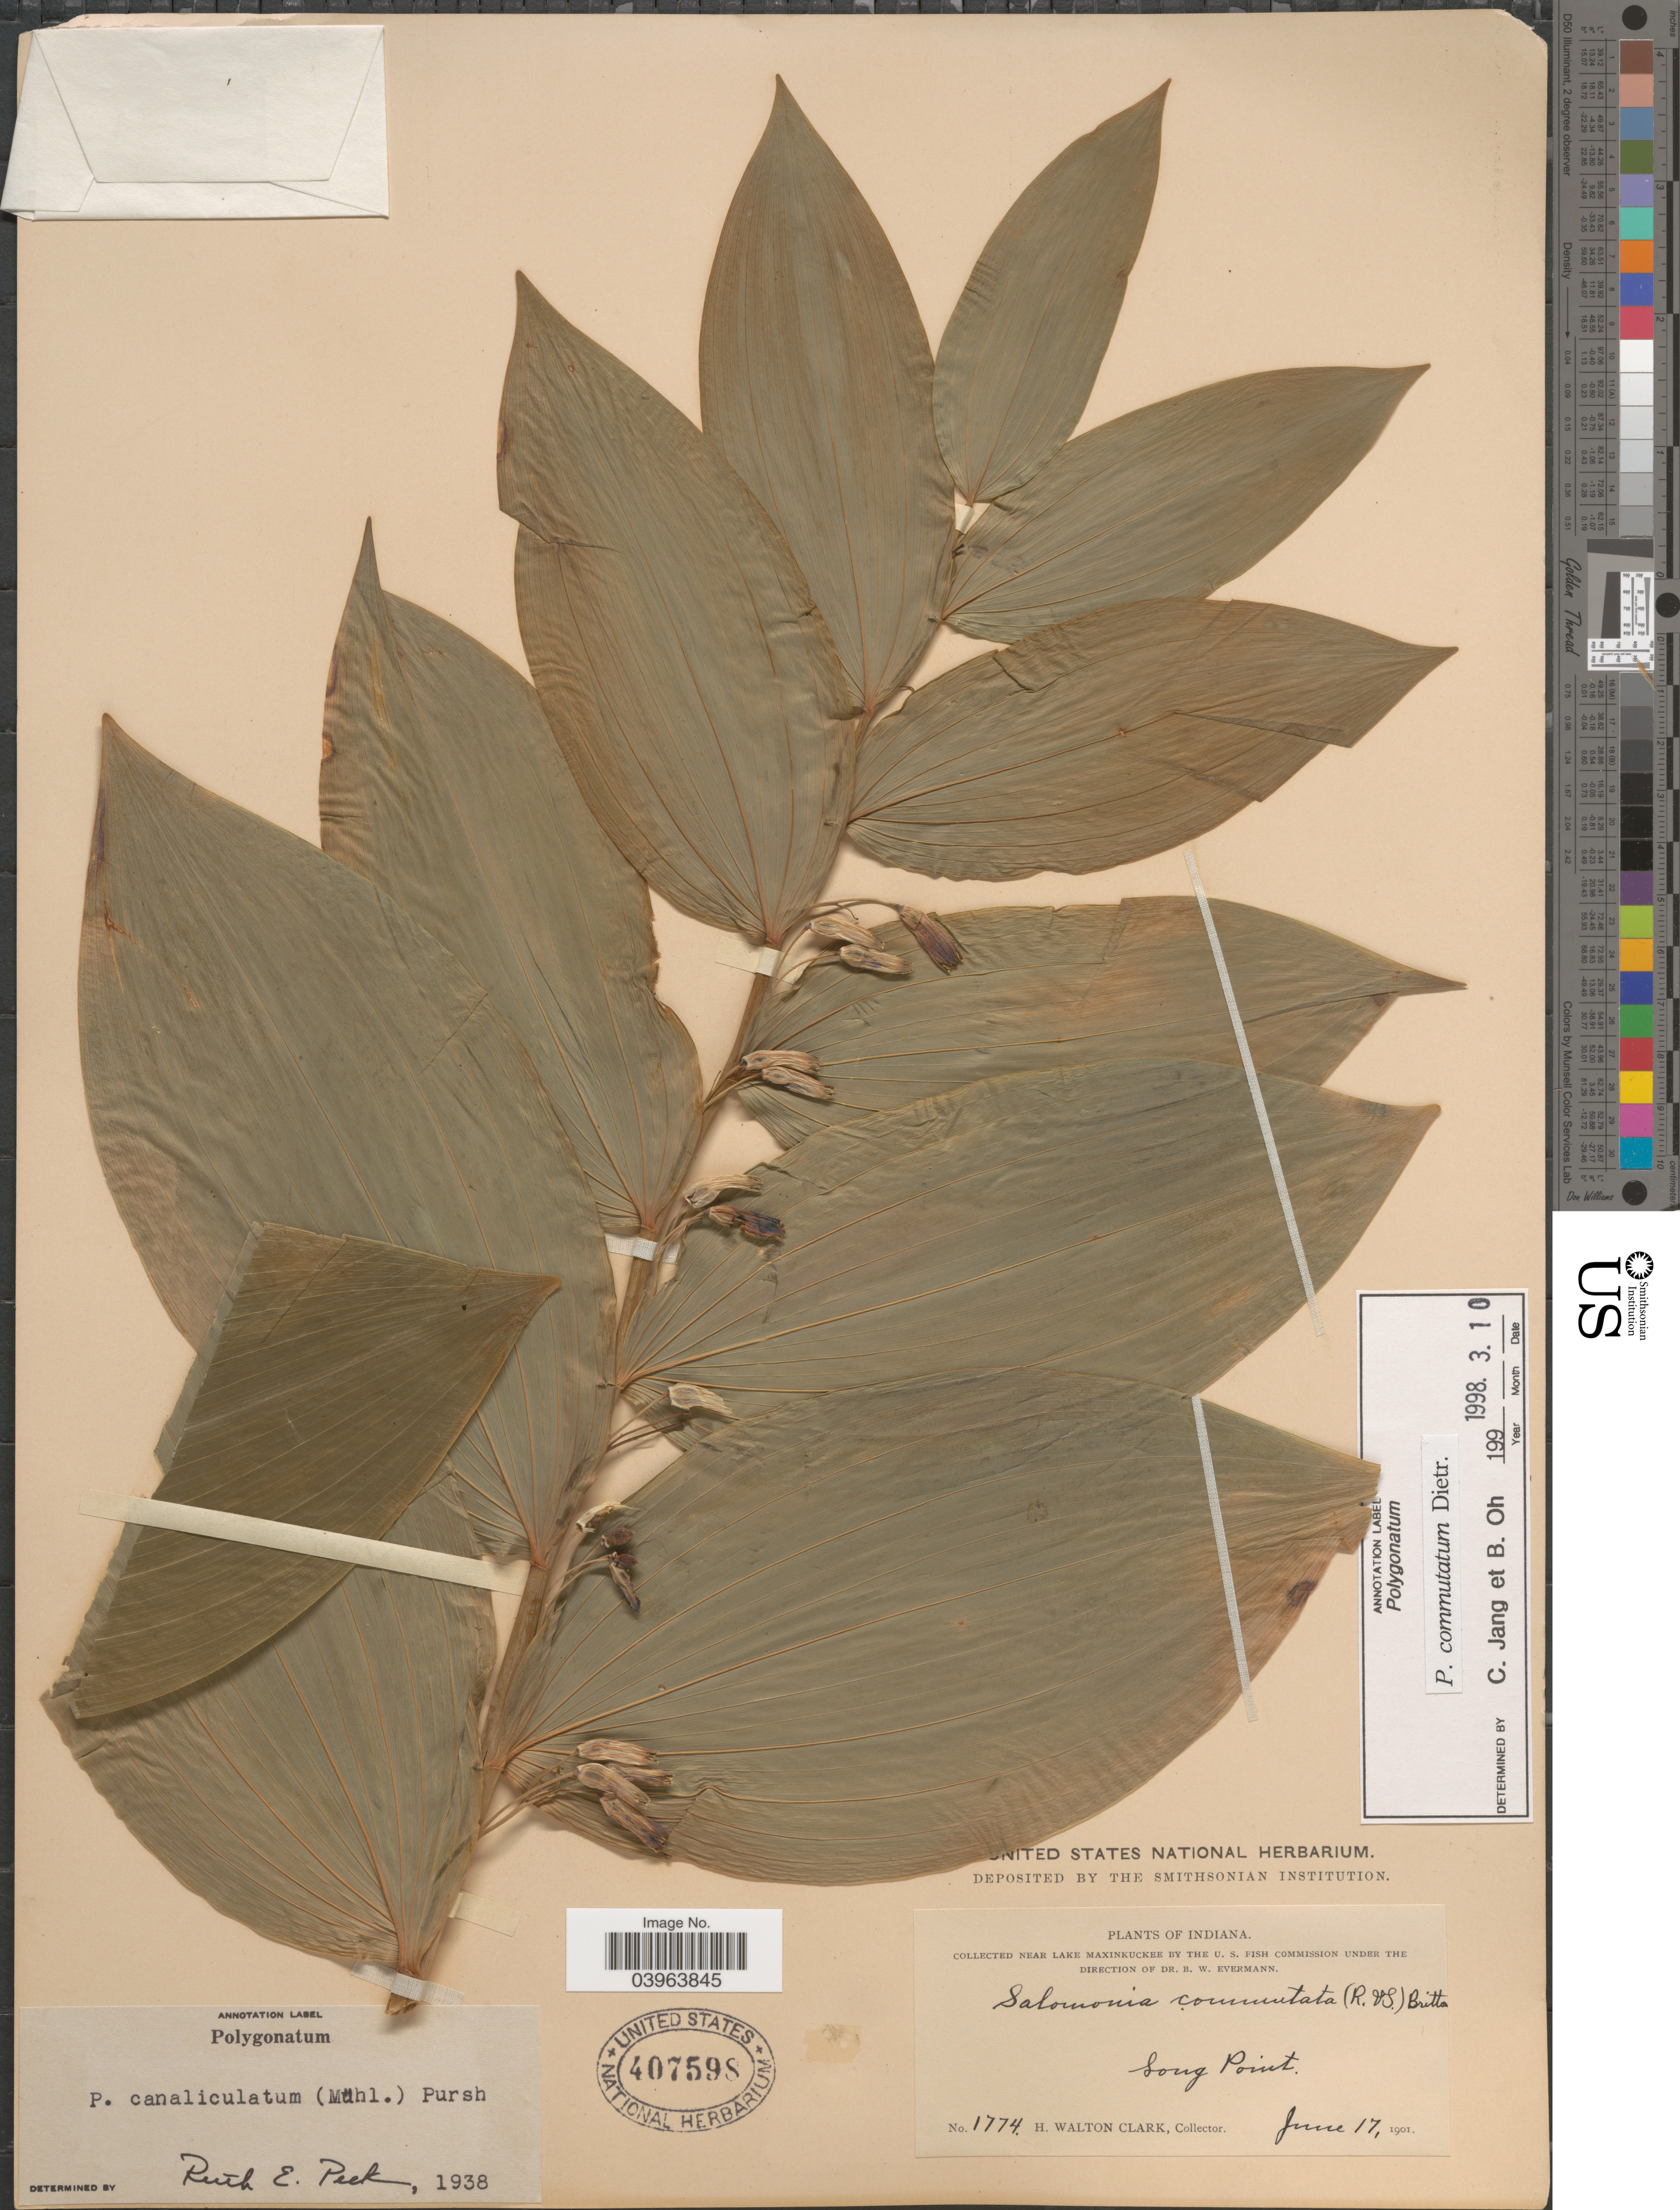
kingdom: Plantae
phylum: Tracheophyta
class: Liliopsida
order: Asparagales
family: Asparagaceae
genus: Polygonatum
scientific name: Polygonatum commutatum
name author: (Schult. f.) A. Dietr.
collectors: H. W. Clark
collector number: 1774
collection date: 1901-06-17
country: United States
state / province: Indiana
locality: Near Lake Maxinkuckee. Long Point.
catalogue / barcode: US 407598